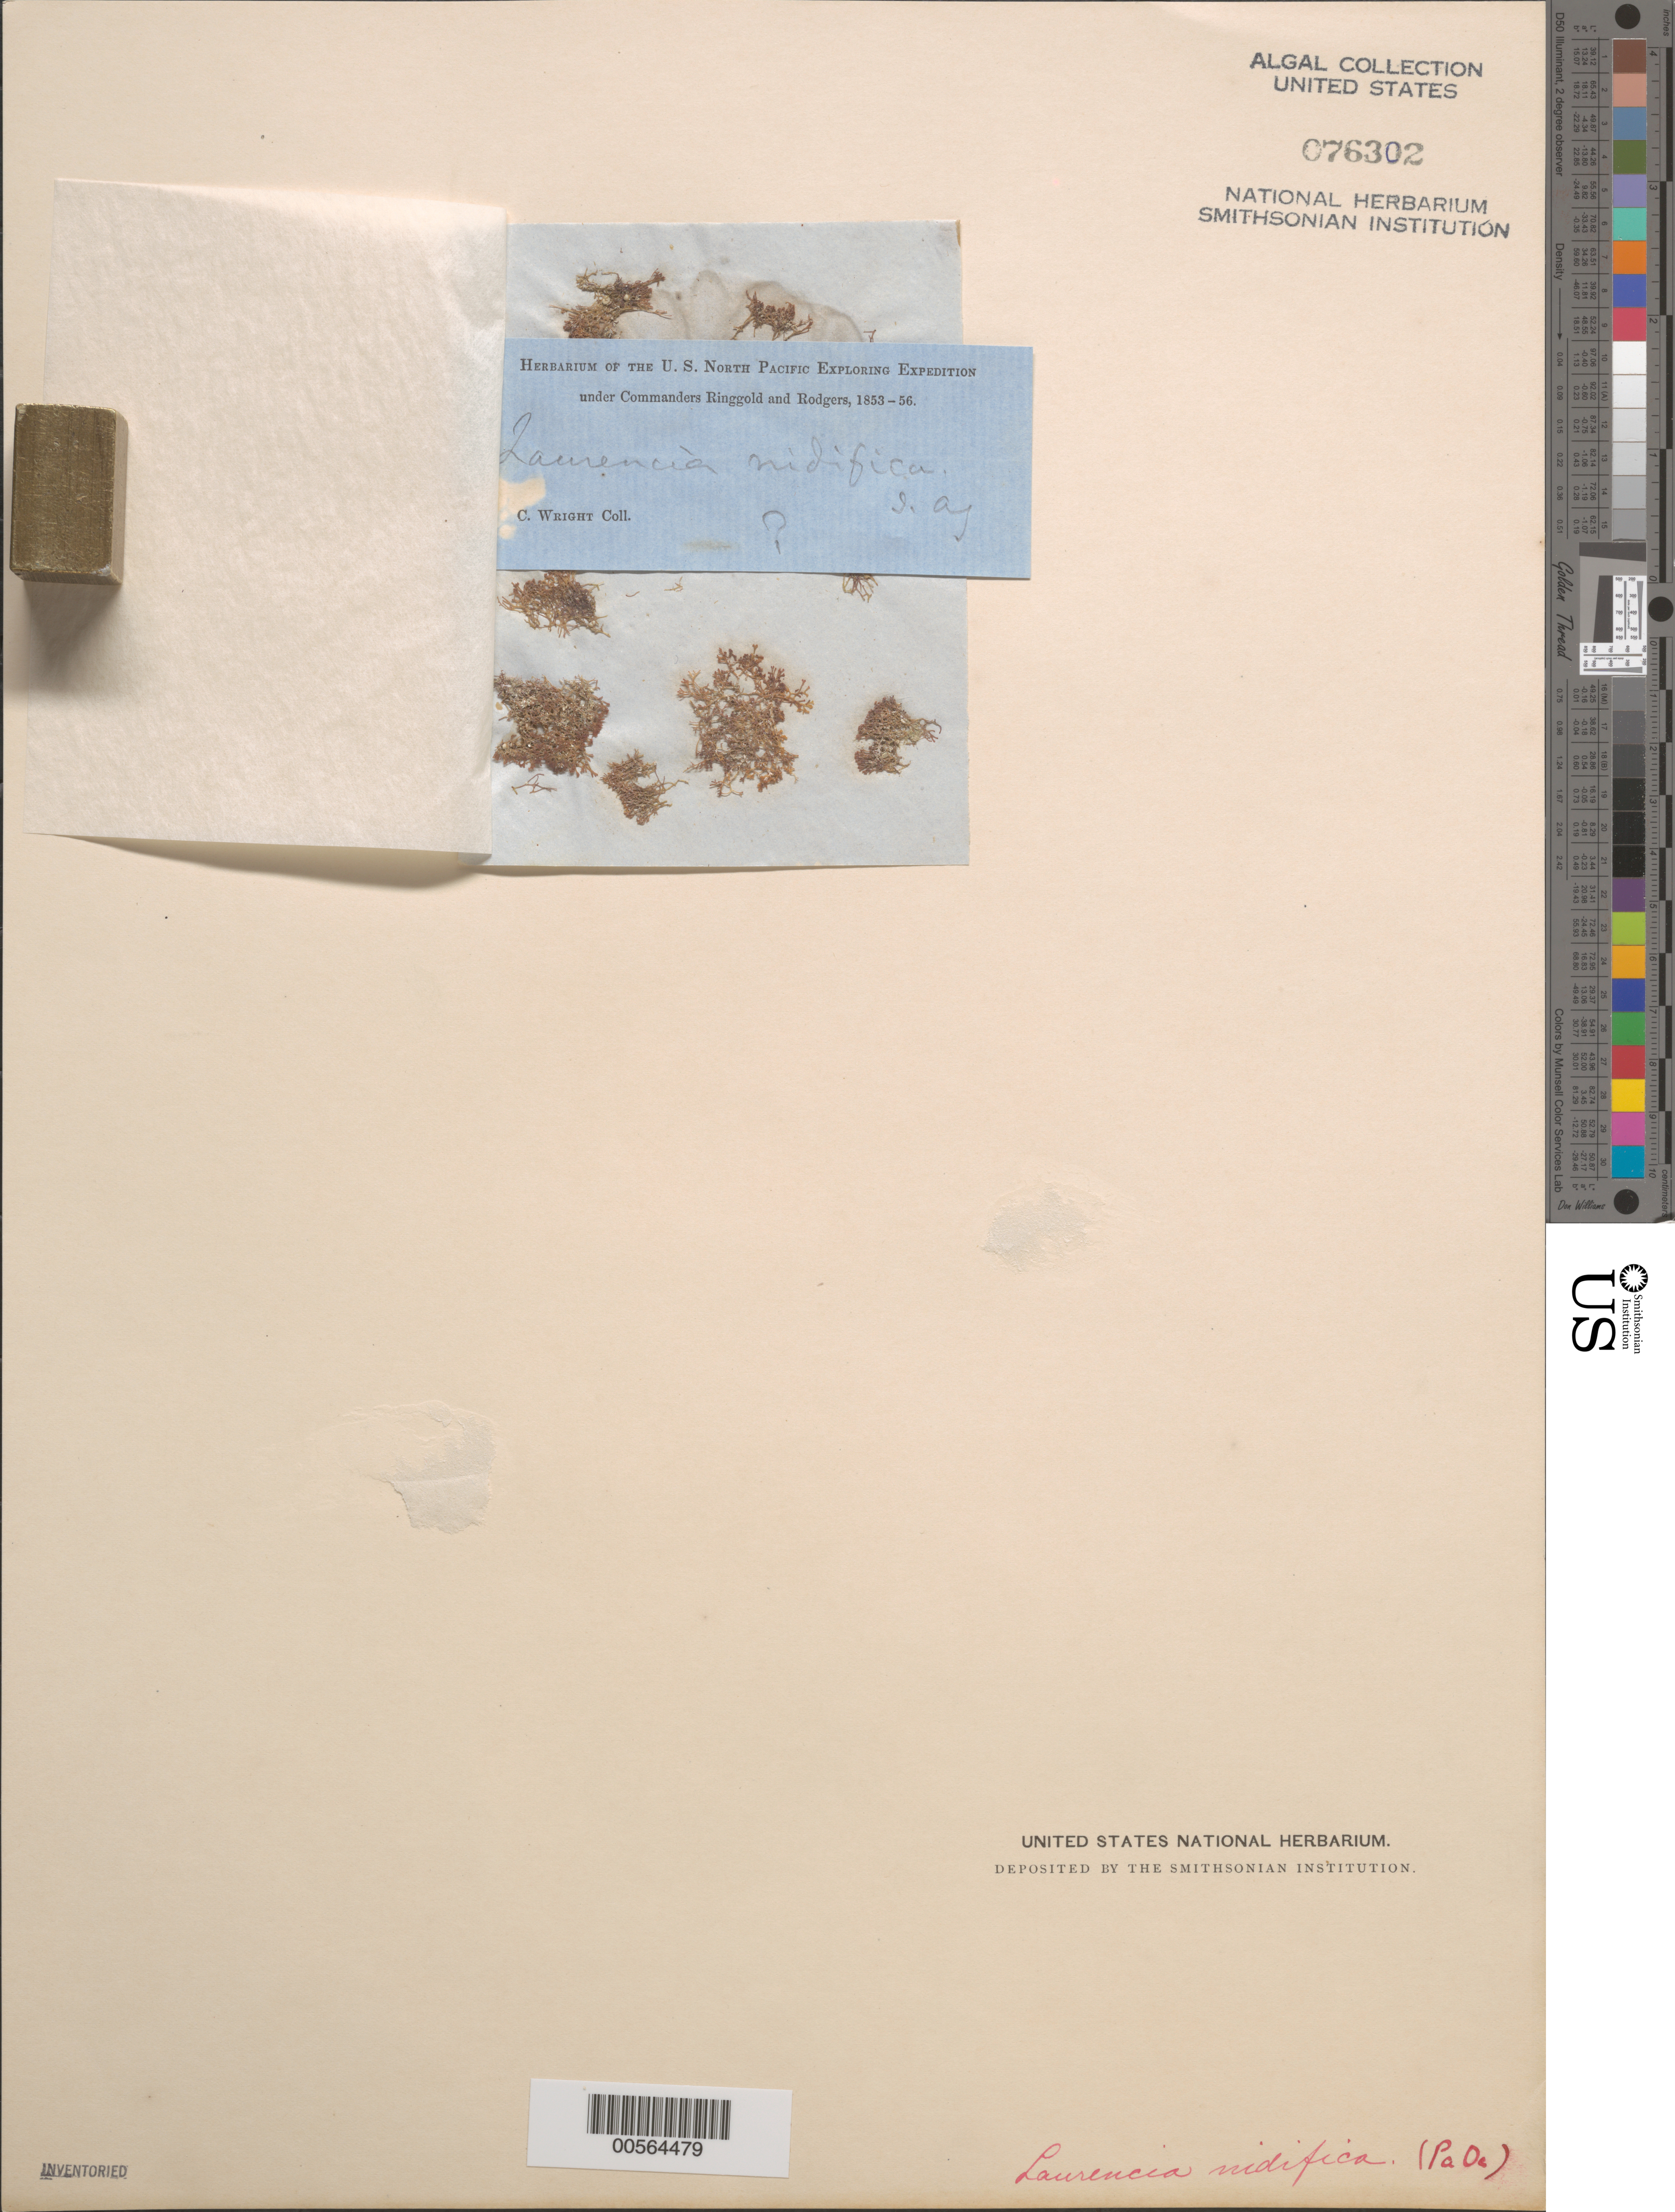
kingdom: Plantae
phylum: Rhodophyta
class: Florideophyceae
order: Ceramiales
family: Rhodomelaceae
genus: Laurencia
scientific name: Laurencia nidifica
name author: J. Agardh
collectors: C. Wright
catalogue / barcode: US 76302